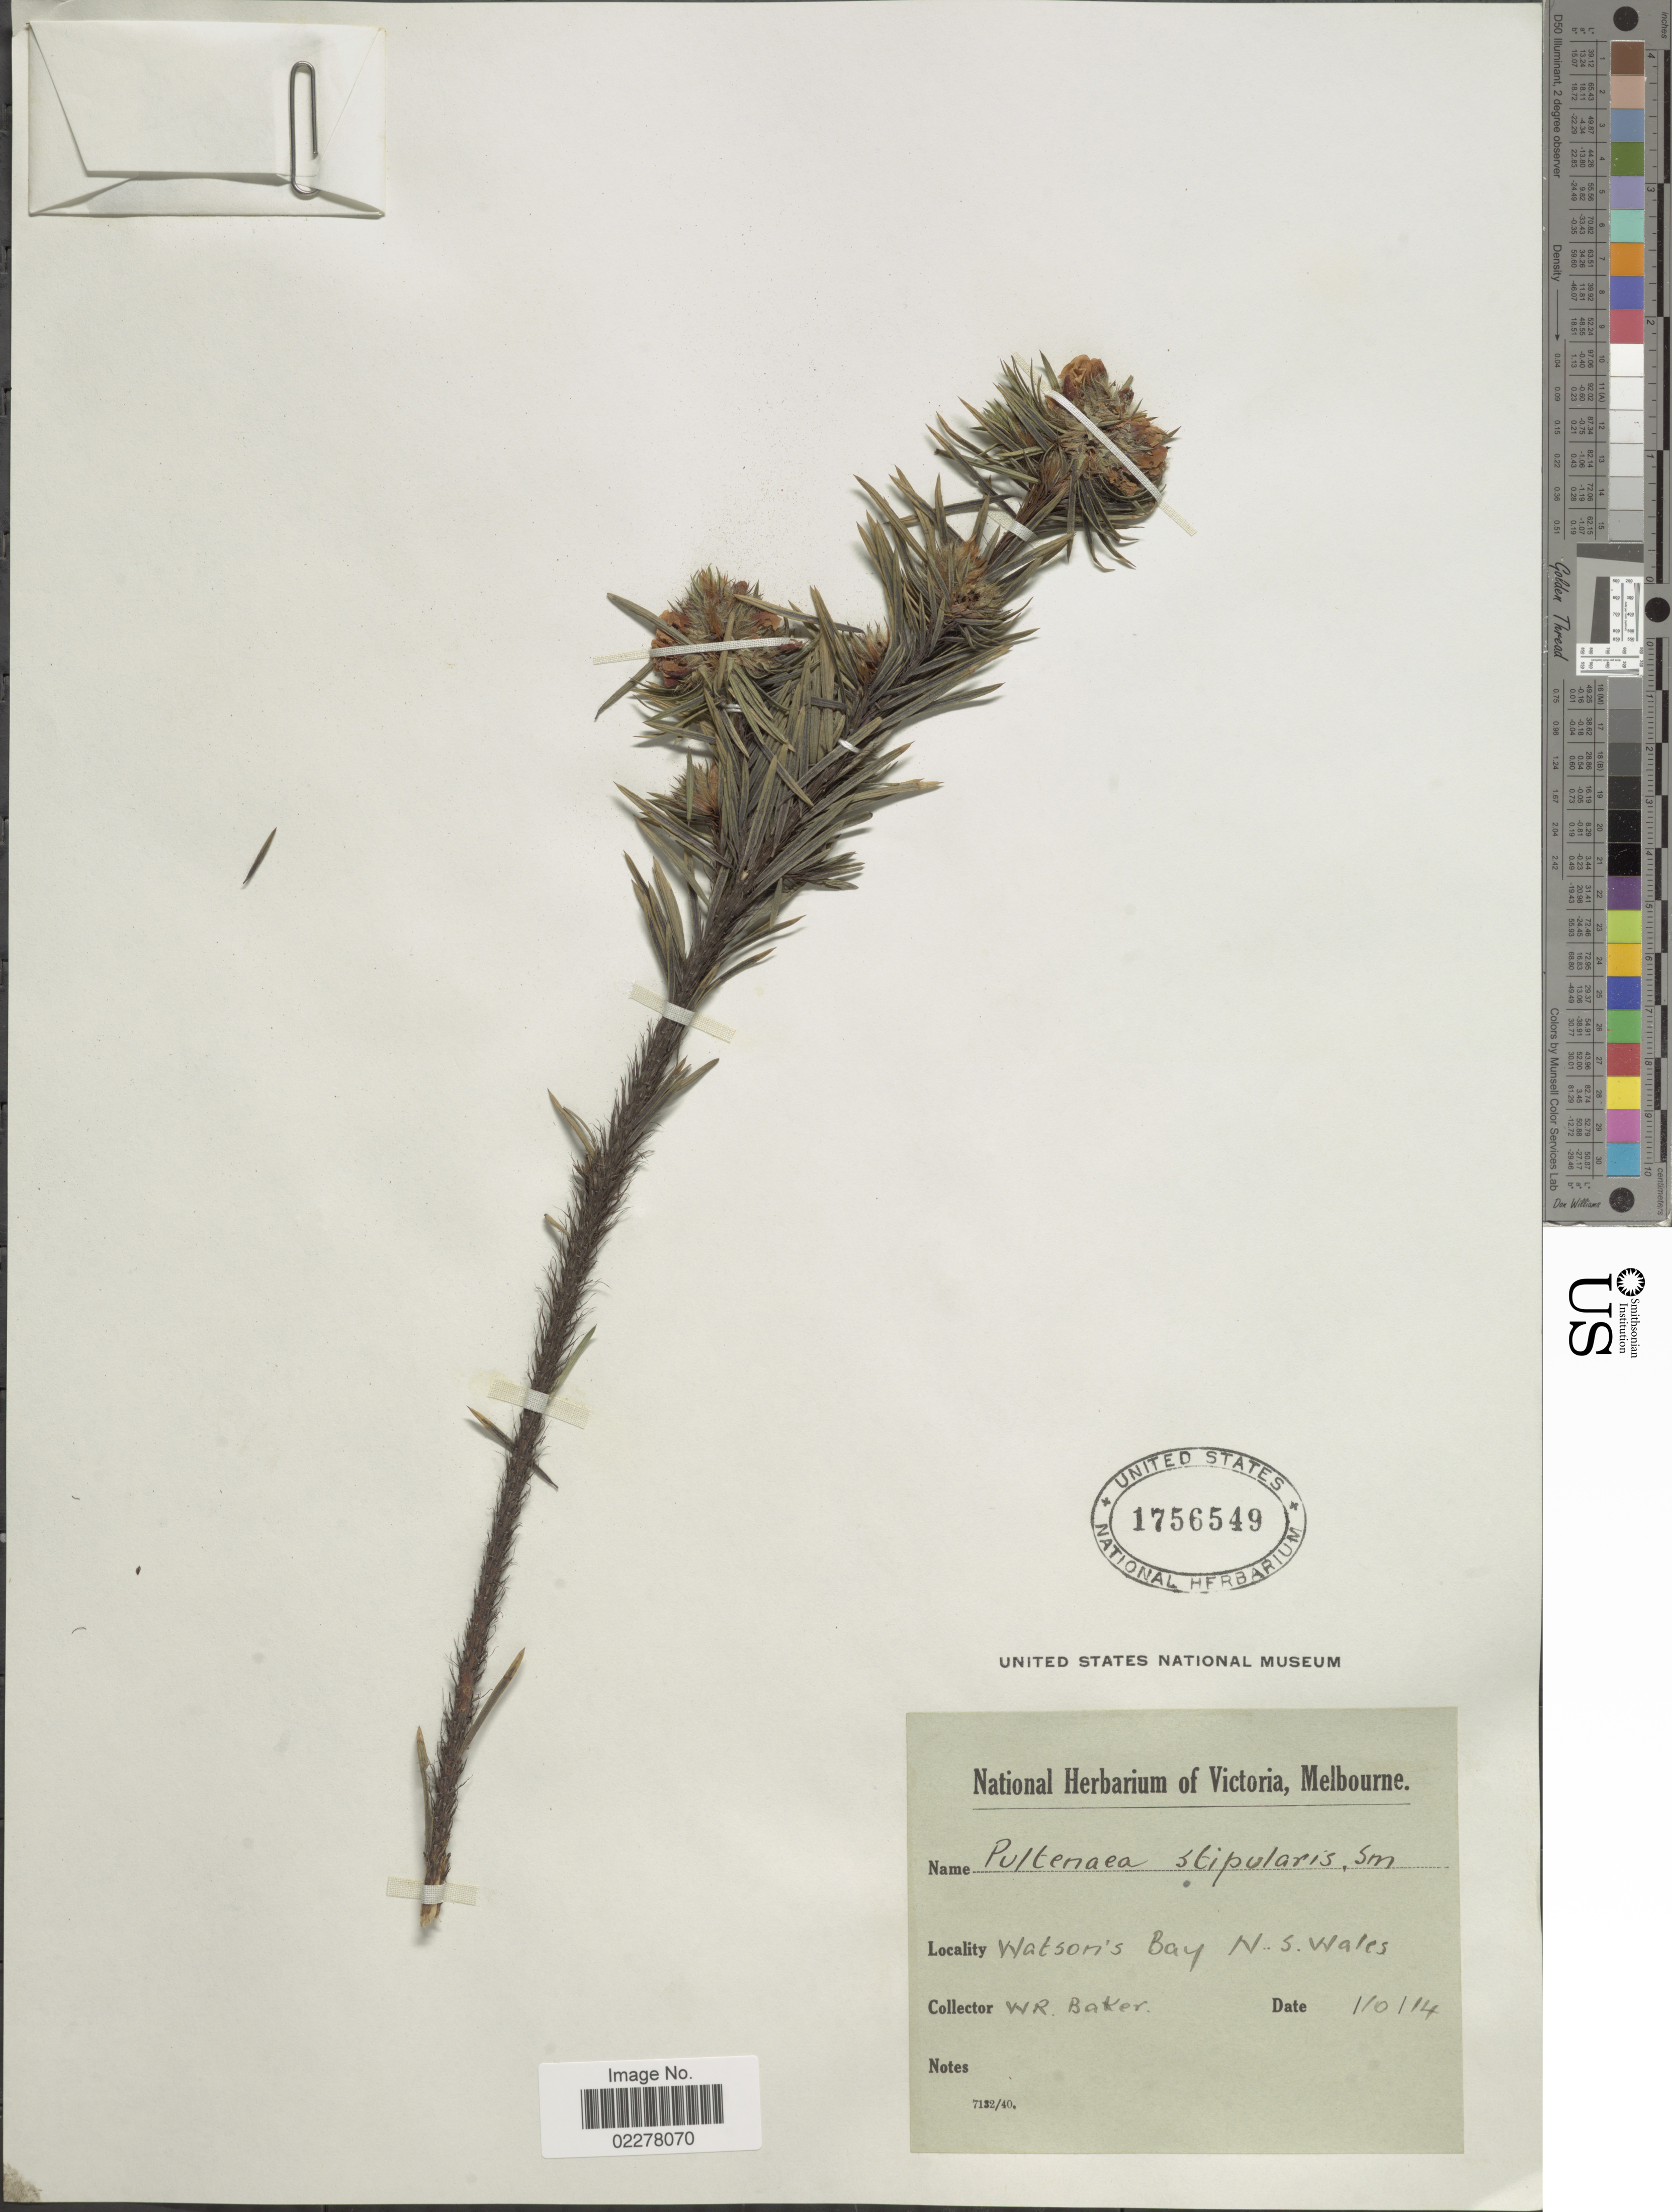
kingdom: Plantae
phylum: Tracheophyta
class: Magnoliopsida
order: Fabales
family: Fabaceae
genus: Pultenaea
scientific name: Pultenaea stipularis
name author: Sm.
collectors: W. Baker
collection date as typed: Transcribed d/m/y: /10/14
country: Australia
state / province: New South Wales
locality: Watson's Bay N.S. Wales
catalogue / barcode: US 1756549